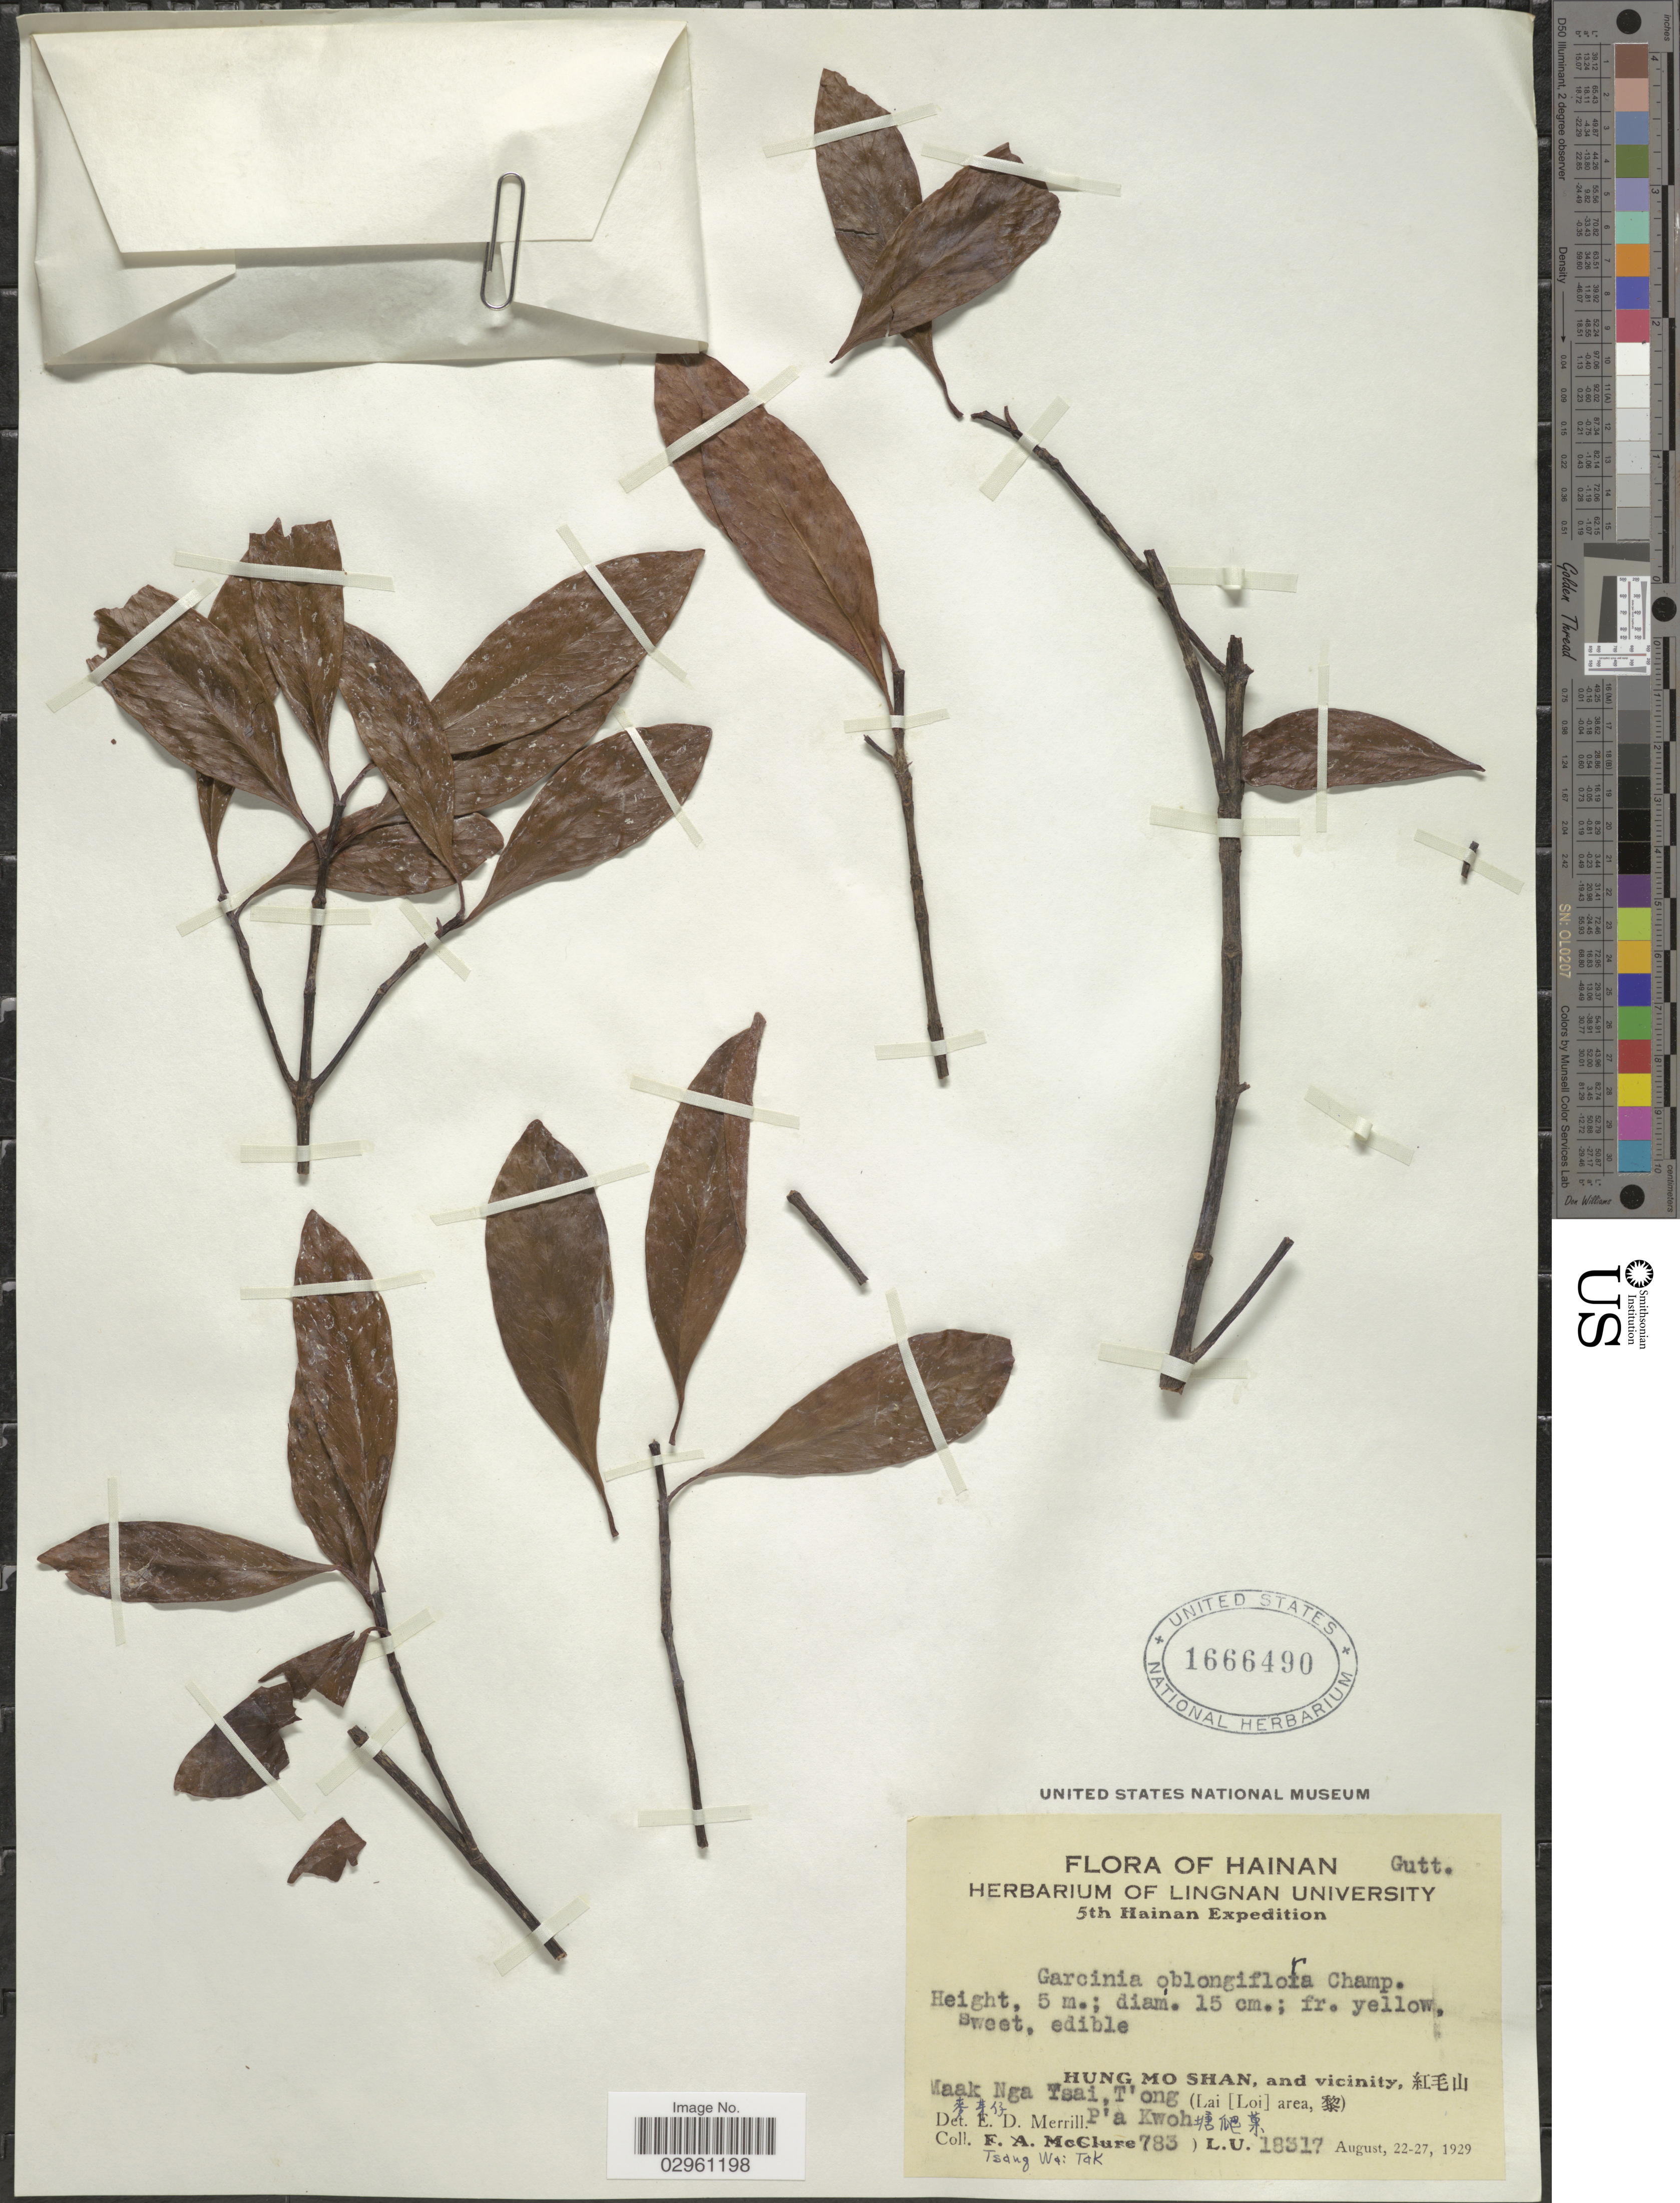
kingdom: Plantae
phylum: Tracheophyta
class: Magnoliopsida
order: Malpighiales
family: Clusiaceae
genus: Garcinia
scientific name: Garcinia oblongifolia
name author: Champ. ex Benth.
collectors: W. T. Tsang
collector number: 783/L.U. 18317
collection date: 1929-08-22/1929-08-27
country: China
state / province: Hainan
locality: HuMo Shan, and vicinity, Waak Nga Tsai, T'ong (Lai [Loi] area). P'a Kwoh.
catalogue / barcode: US 1666490